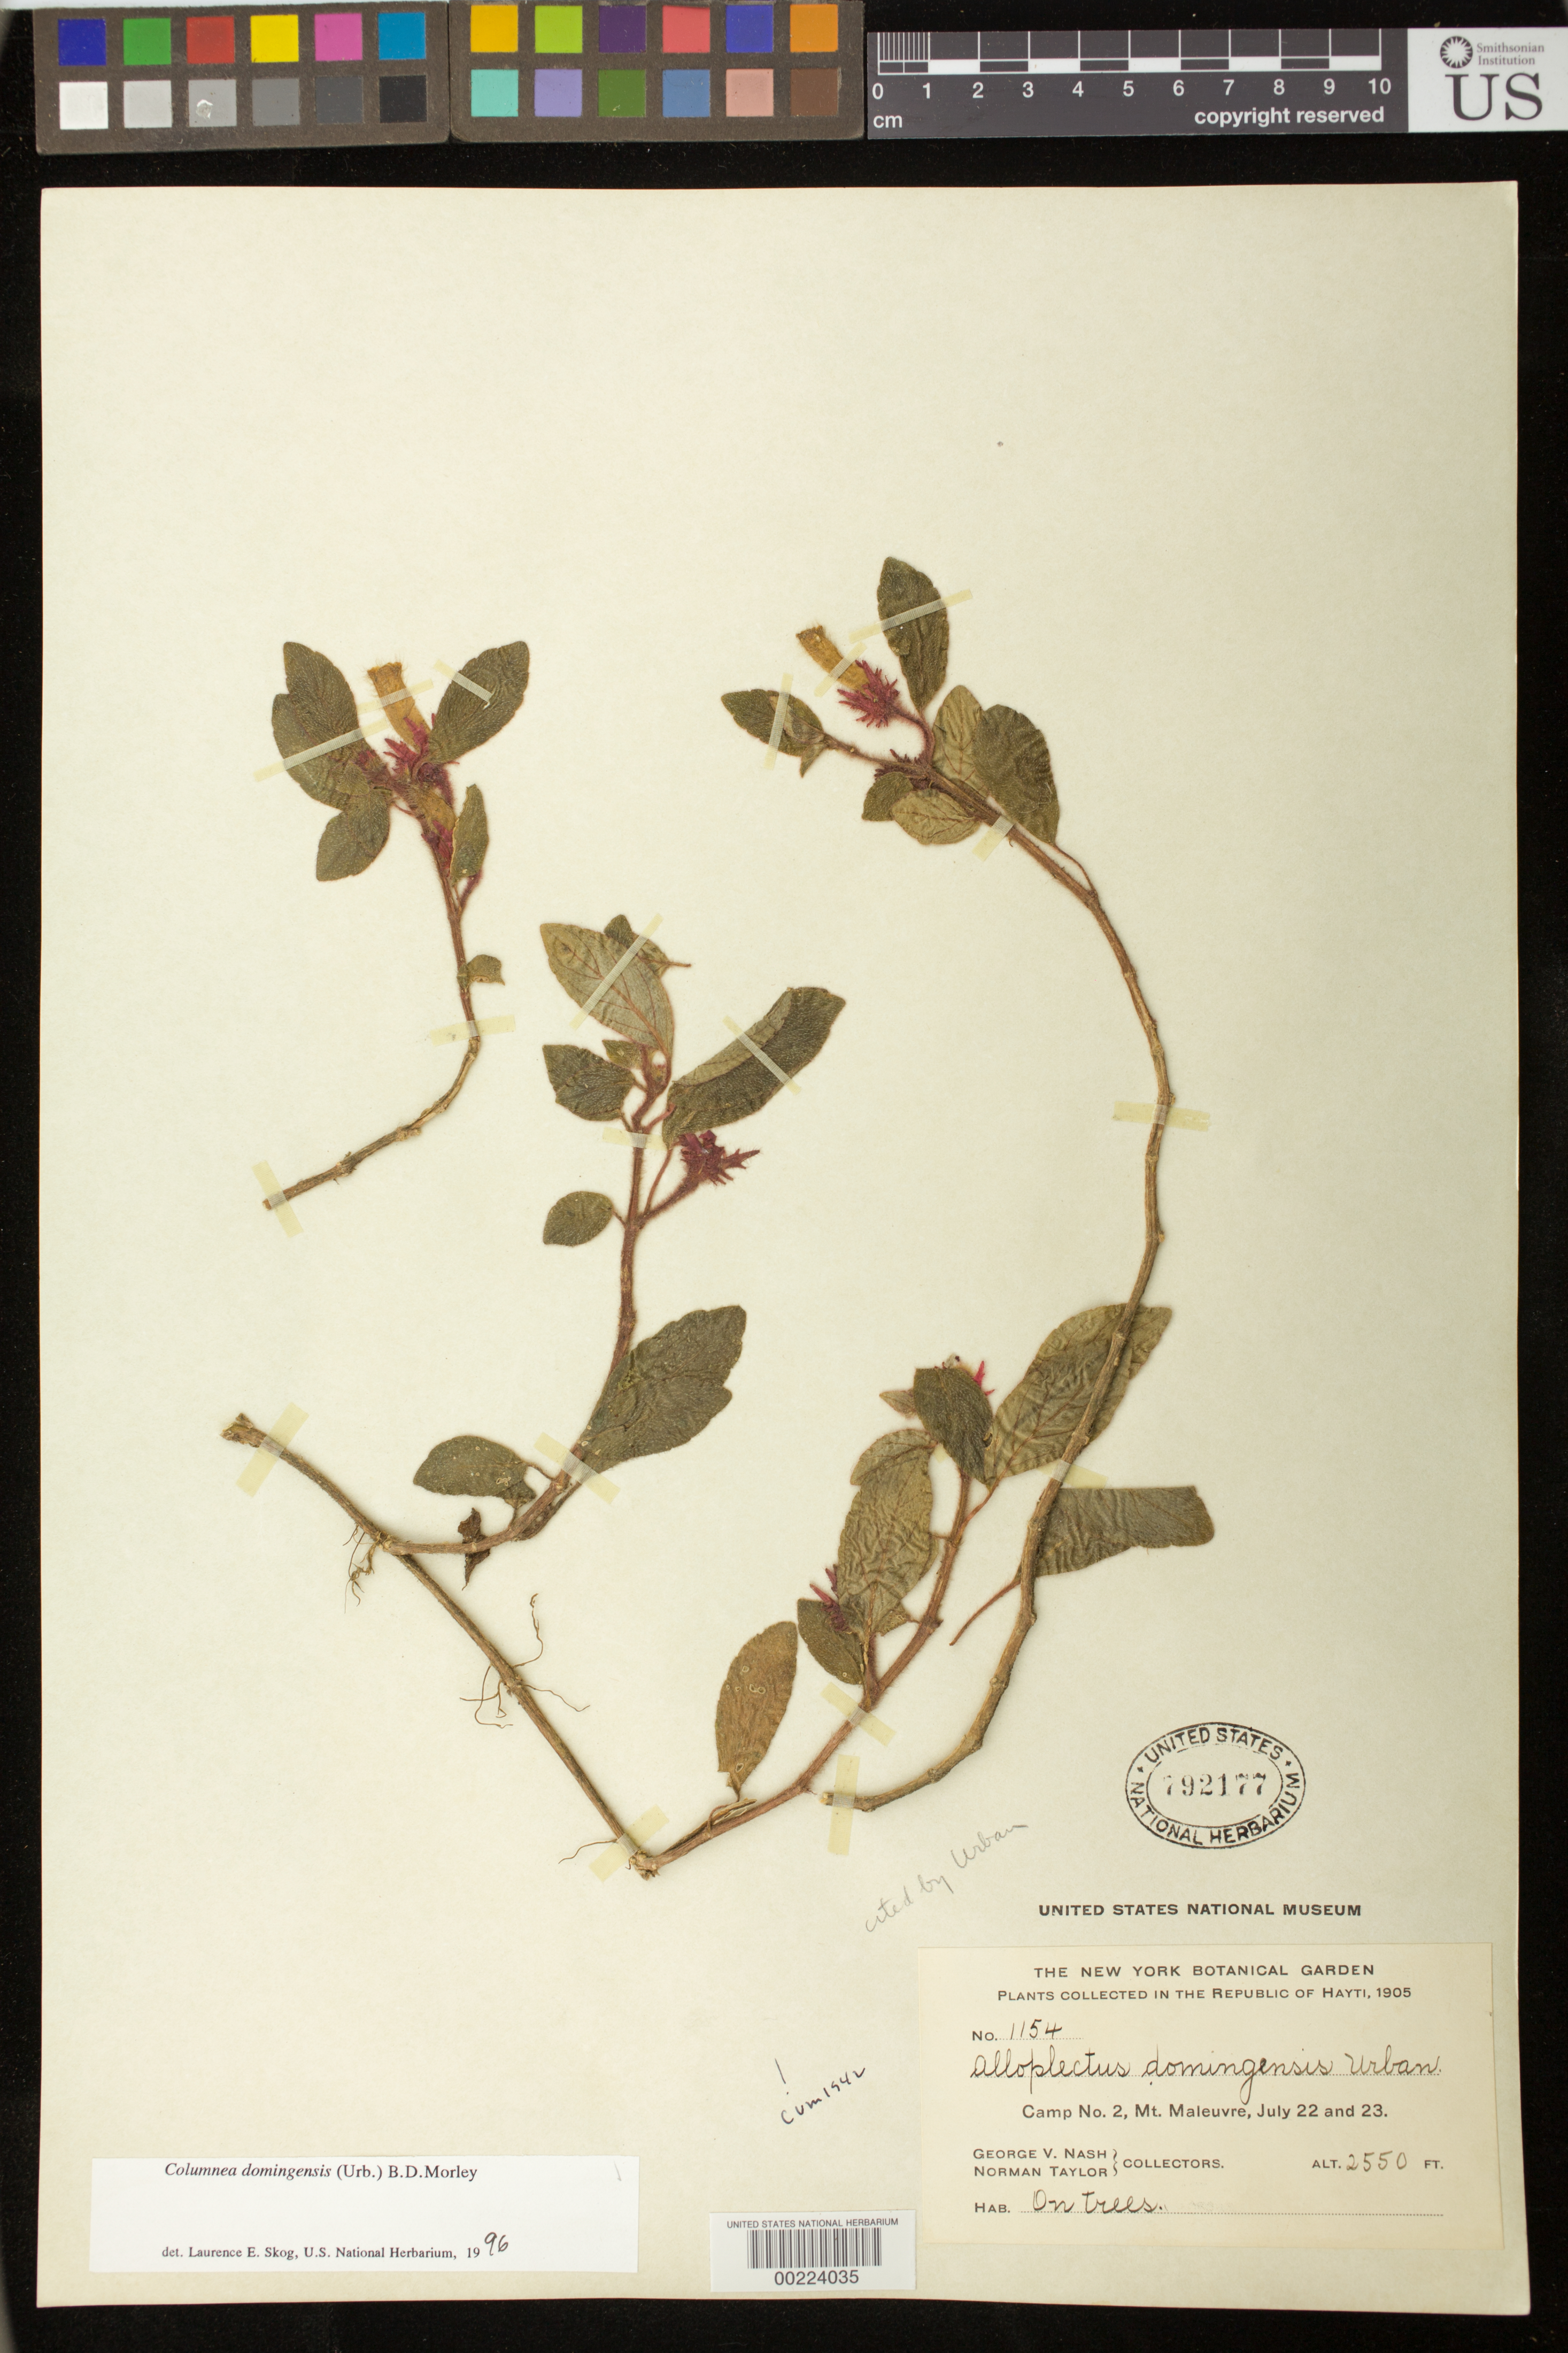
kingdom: Plantae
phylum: Tracheophyta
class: Magnoliopsida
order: Lamiales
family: Gesneriaceae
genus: Columnea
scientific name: Columnea domingensis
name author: (Urb.) B.D. Morley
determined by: Skog, Laurence E.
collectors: G. V. Nash & N. Taylor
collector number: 1154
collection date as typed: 22-23 Jul 1905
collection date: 1905-07-22/1905-07-23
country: Haiti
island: Hispaniola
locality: Camp No. 2, Mt. Maleuvre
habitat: On trees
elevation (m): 777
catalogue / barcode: US 792177